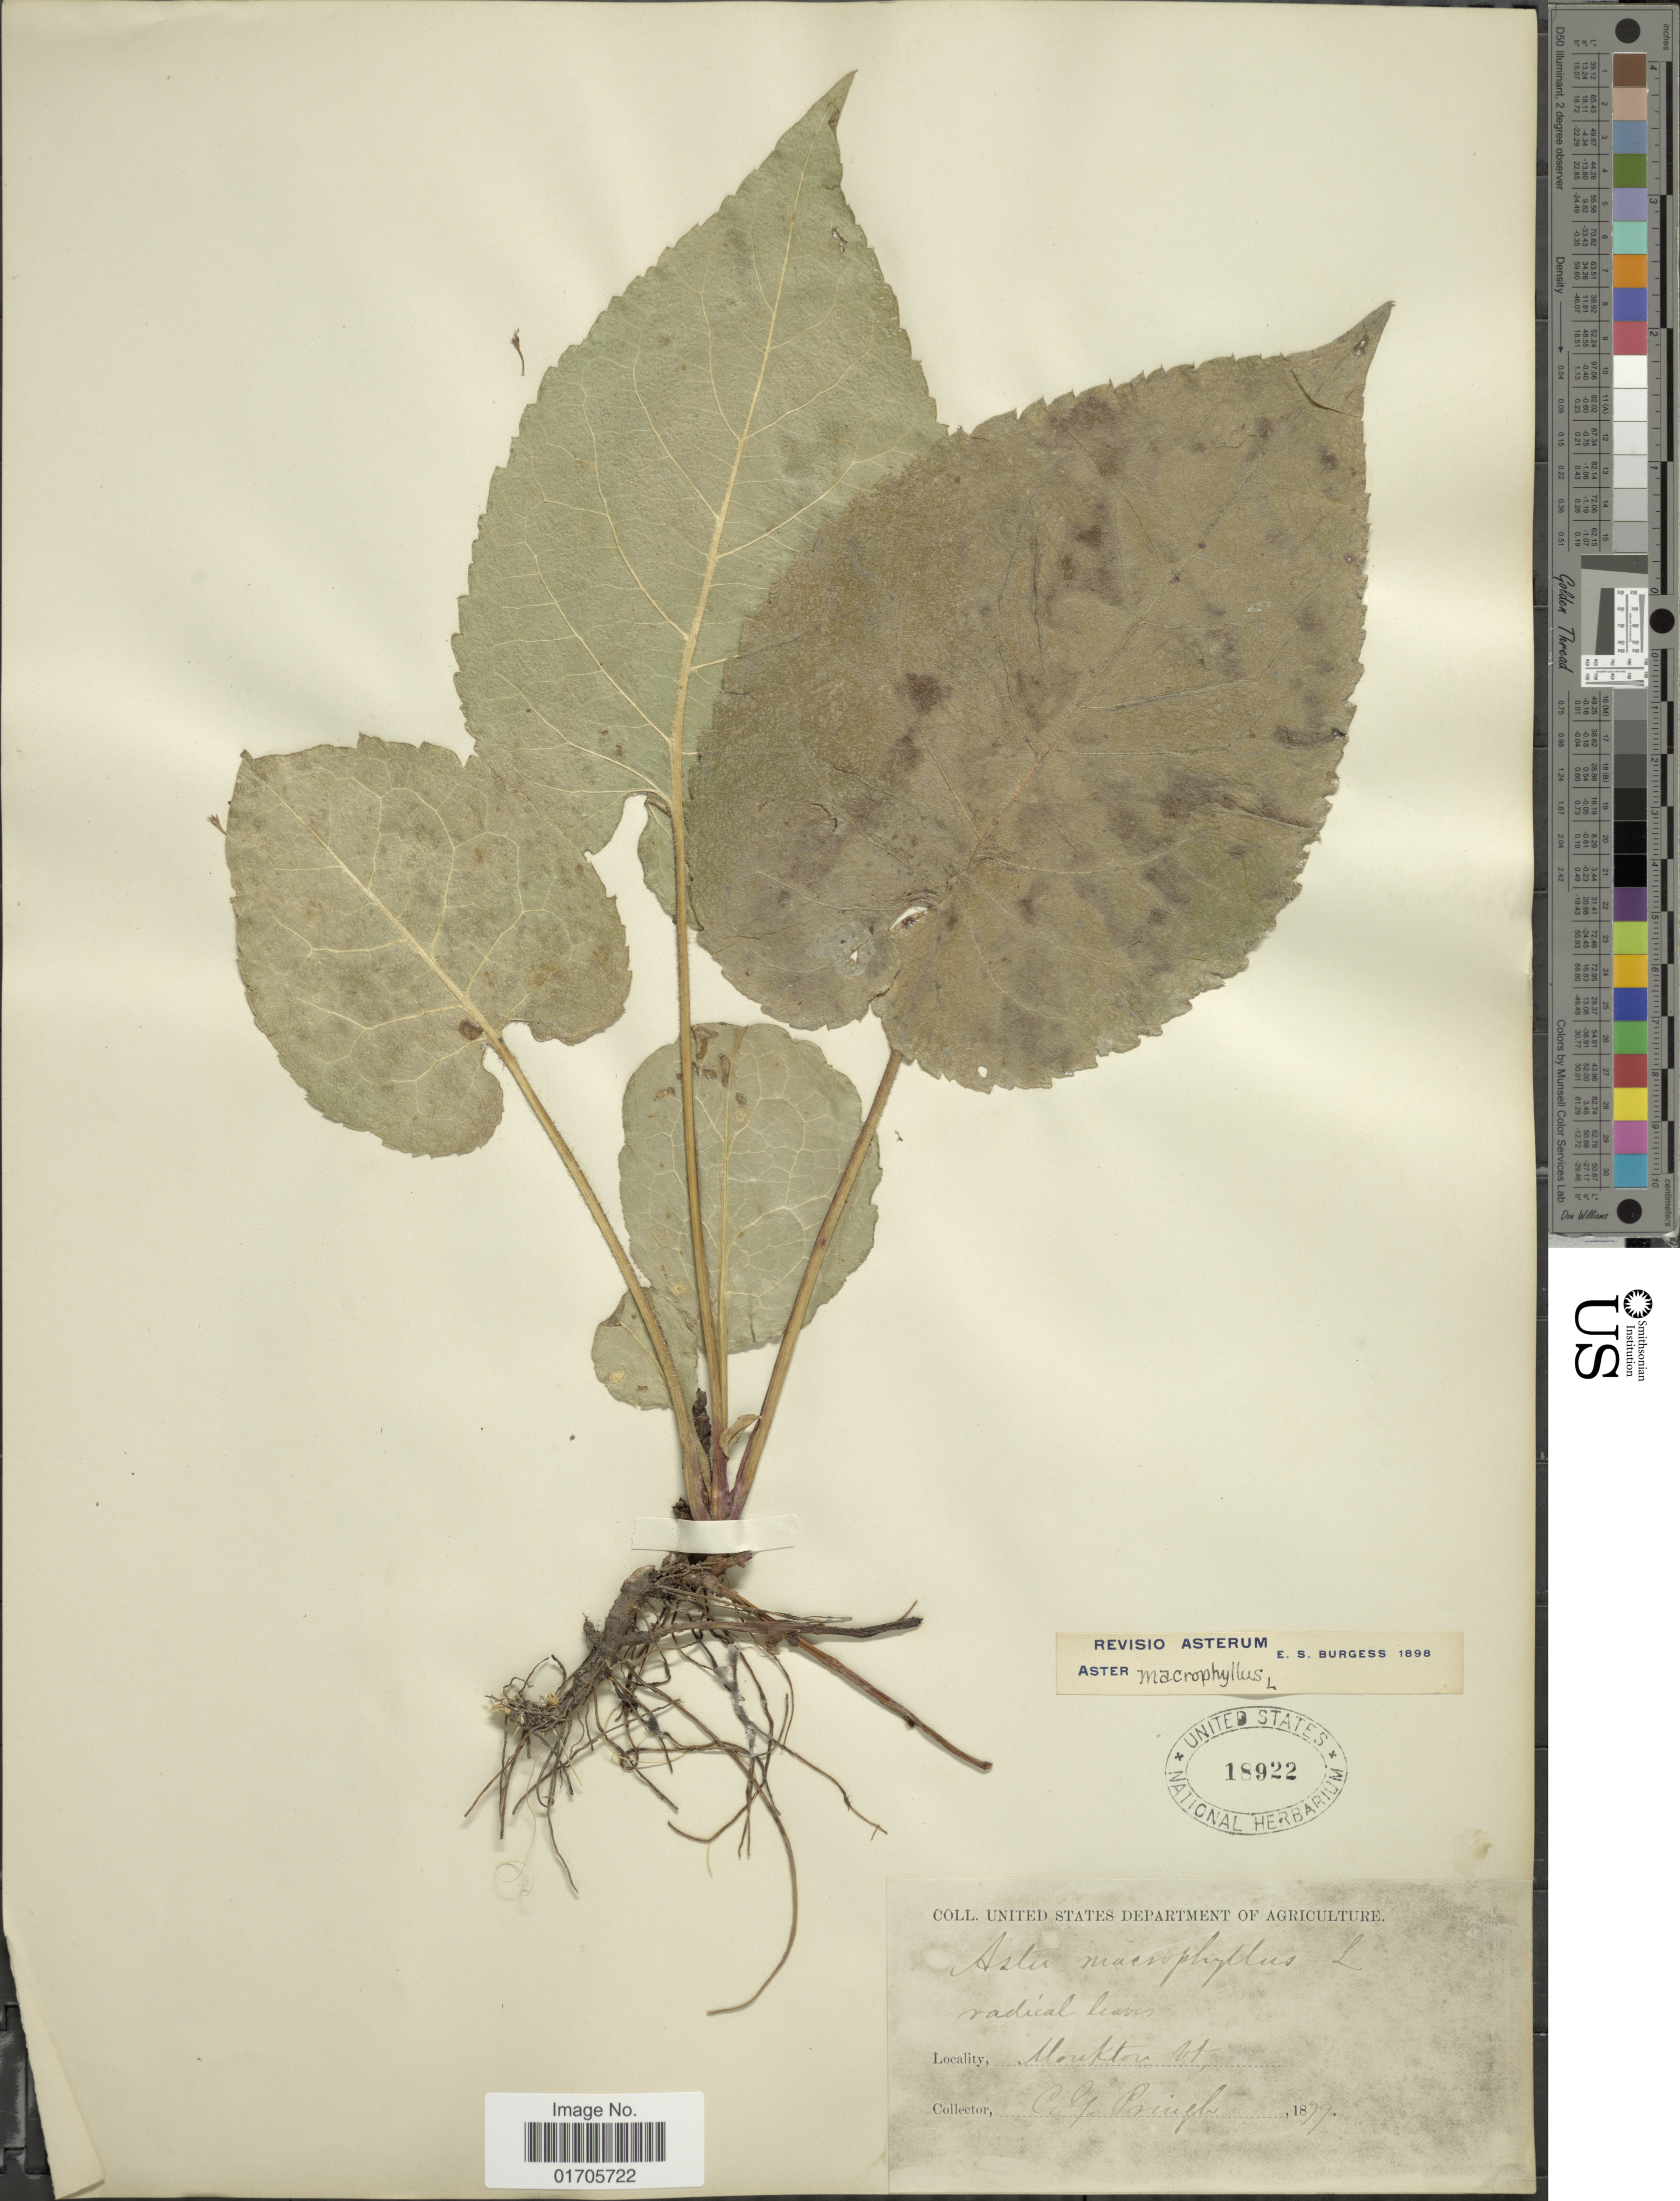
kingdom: Plantae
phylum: Tracheophyta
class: Magnoliopsida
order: Asterales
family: Asteraceae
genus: Eurybia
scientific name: Eurybia macrophylla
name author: (L.) Cass.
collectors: C. G. Pringle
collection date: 1879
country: United States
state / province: Vermont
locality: Monkton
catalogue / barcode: US 18922